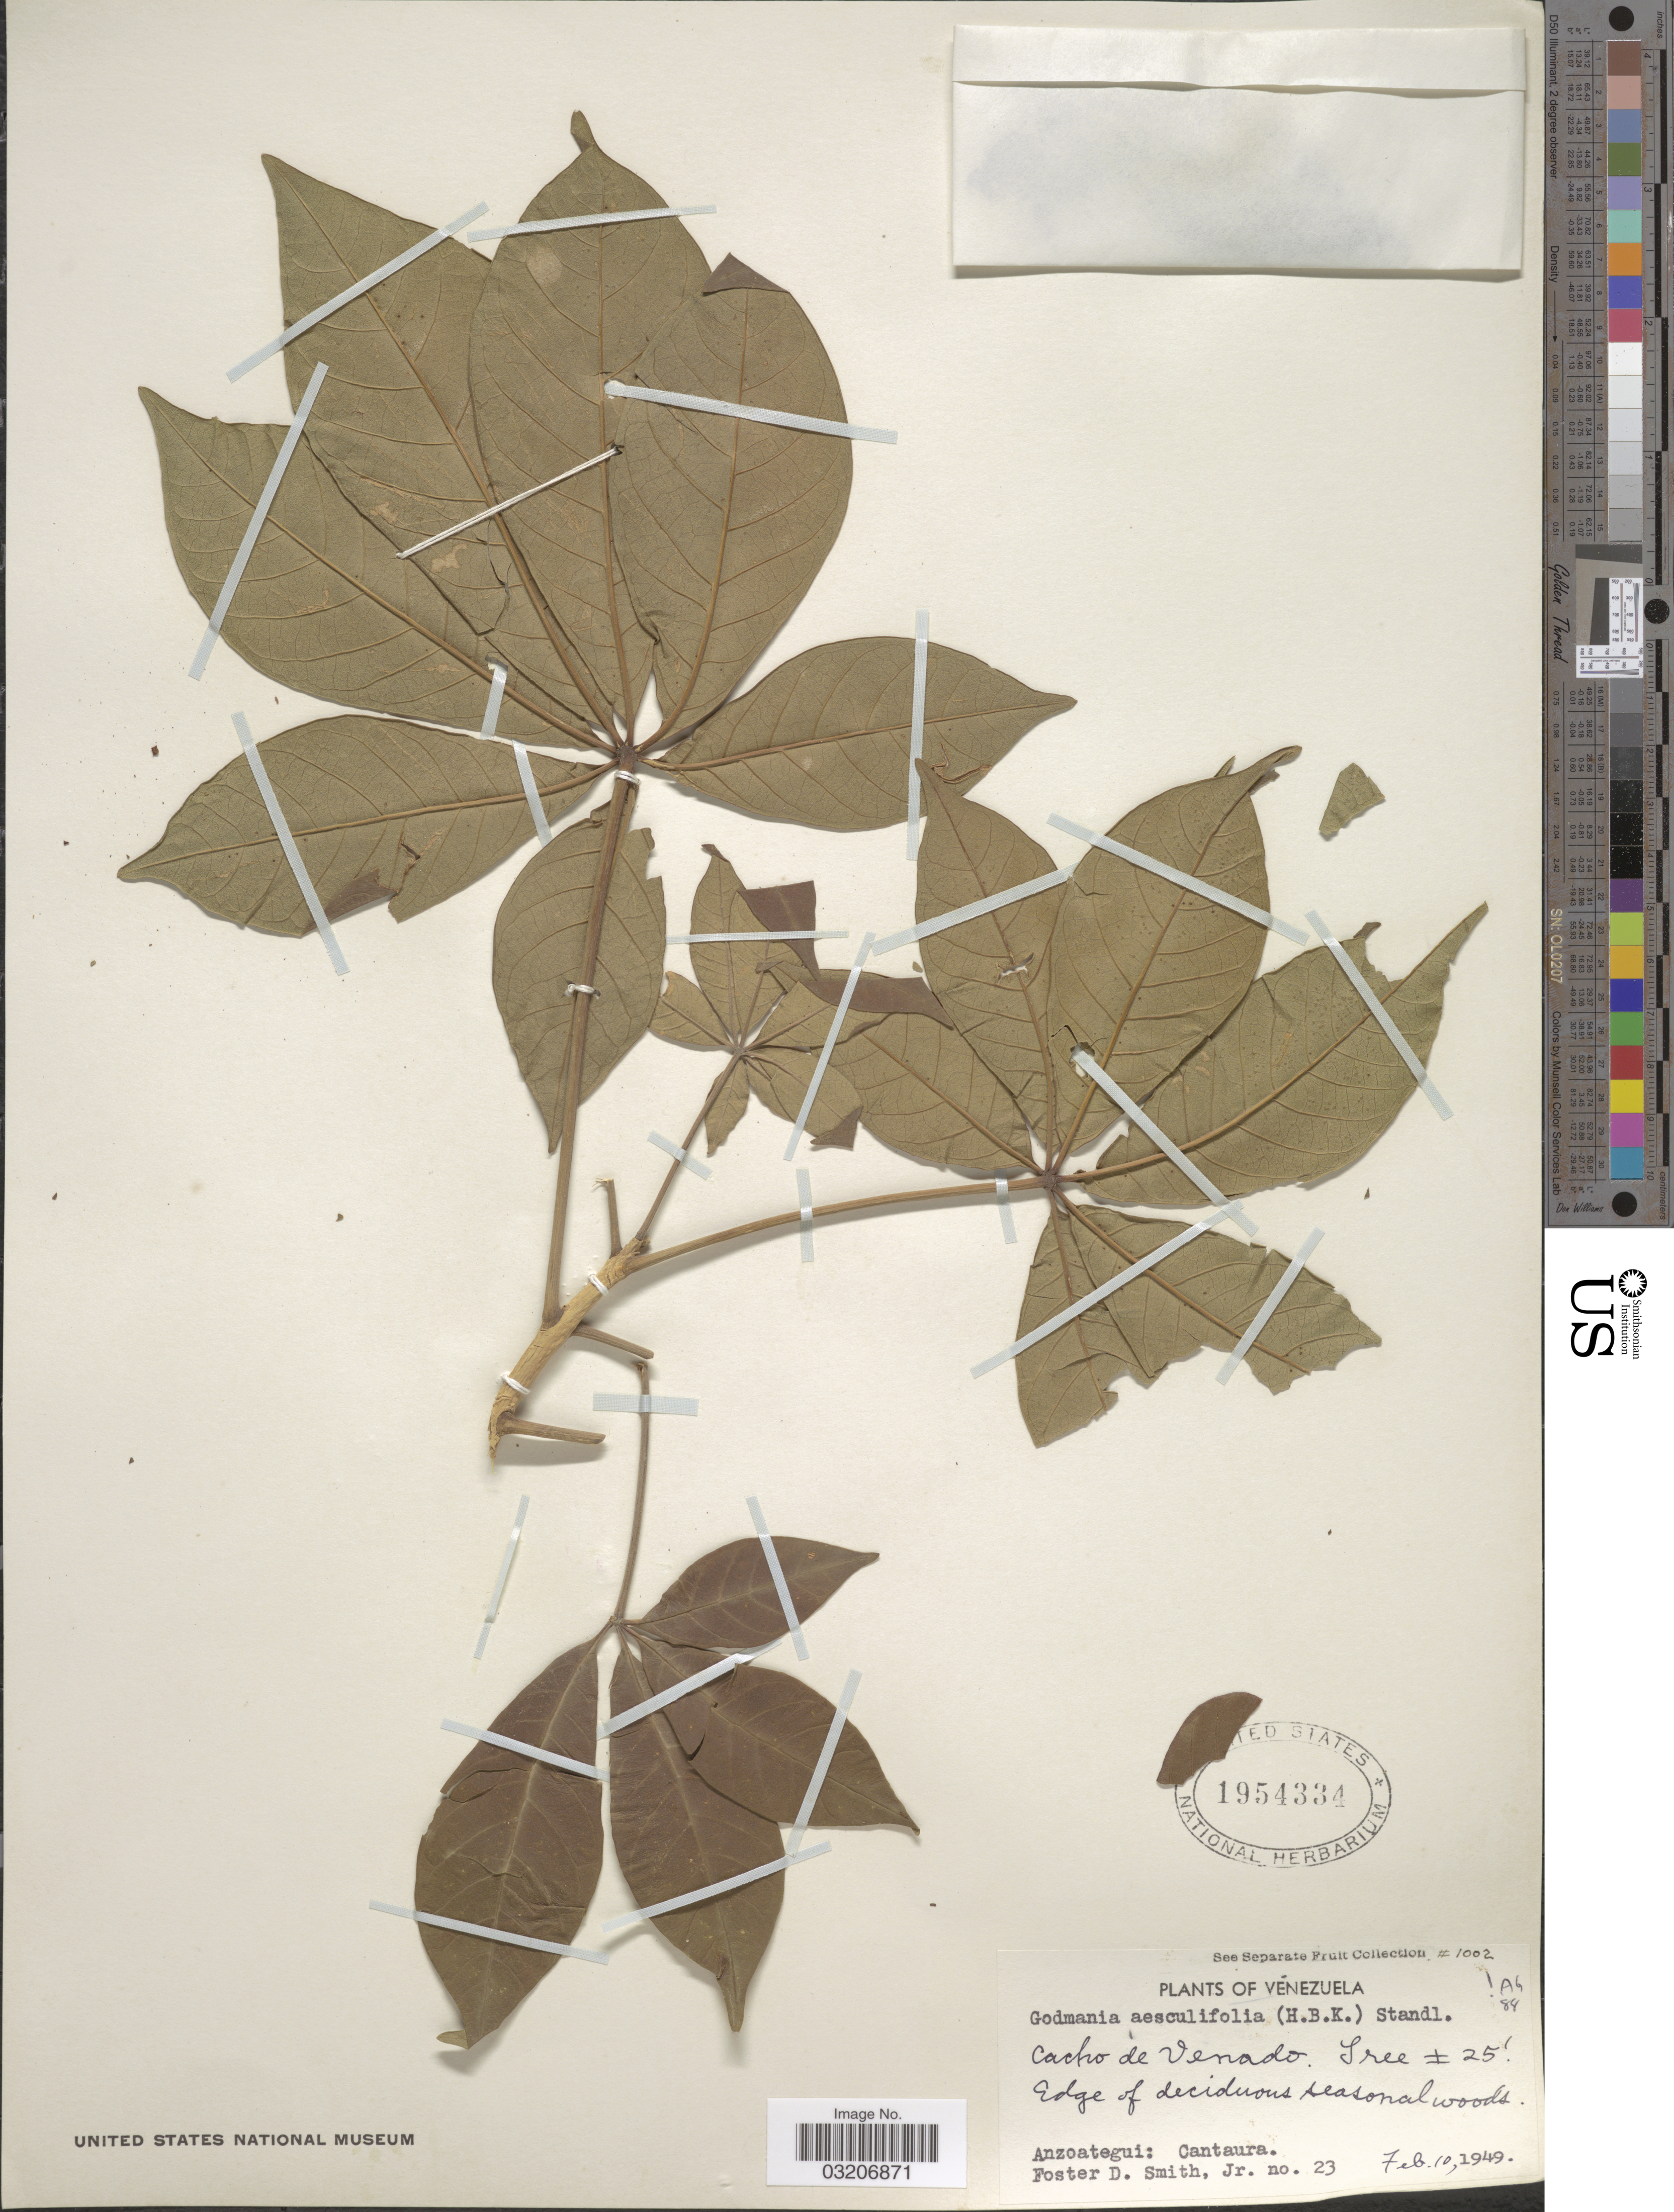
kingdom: Plantae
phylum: Tracheophyta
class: Magnoliopsida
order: Lamiales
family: Bignoniaceae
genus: Godmania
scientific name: Godmania aesculifolia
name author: Standl.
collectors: F. Smith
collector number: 23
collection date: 1949-02-10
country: Venezuela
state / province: Anzoategui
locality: Cantaura.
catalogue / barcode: US 1954334